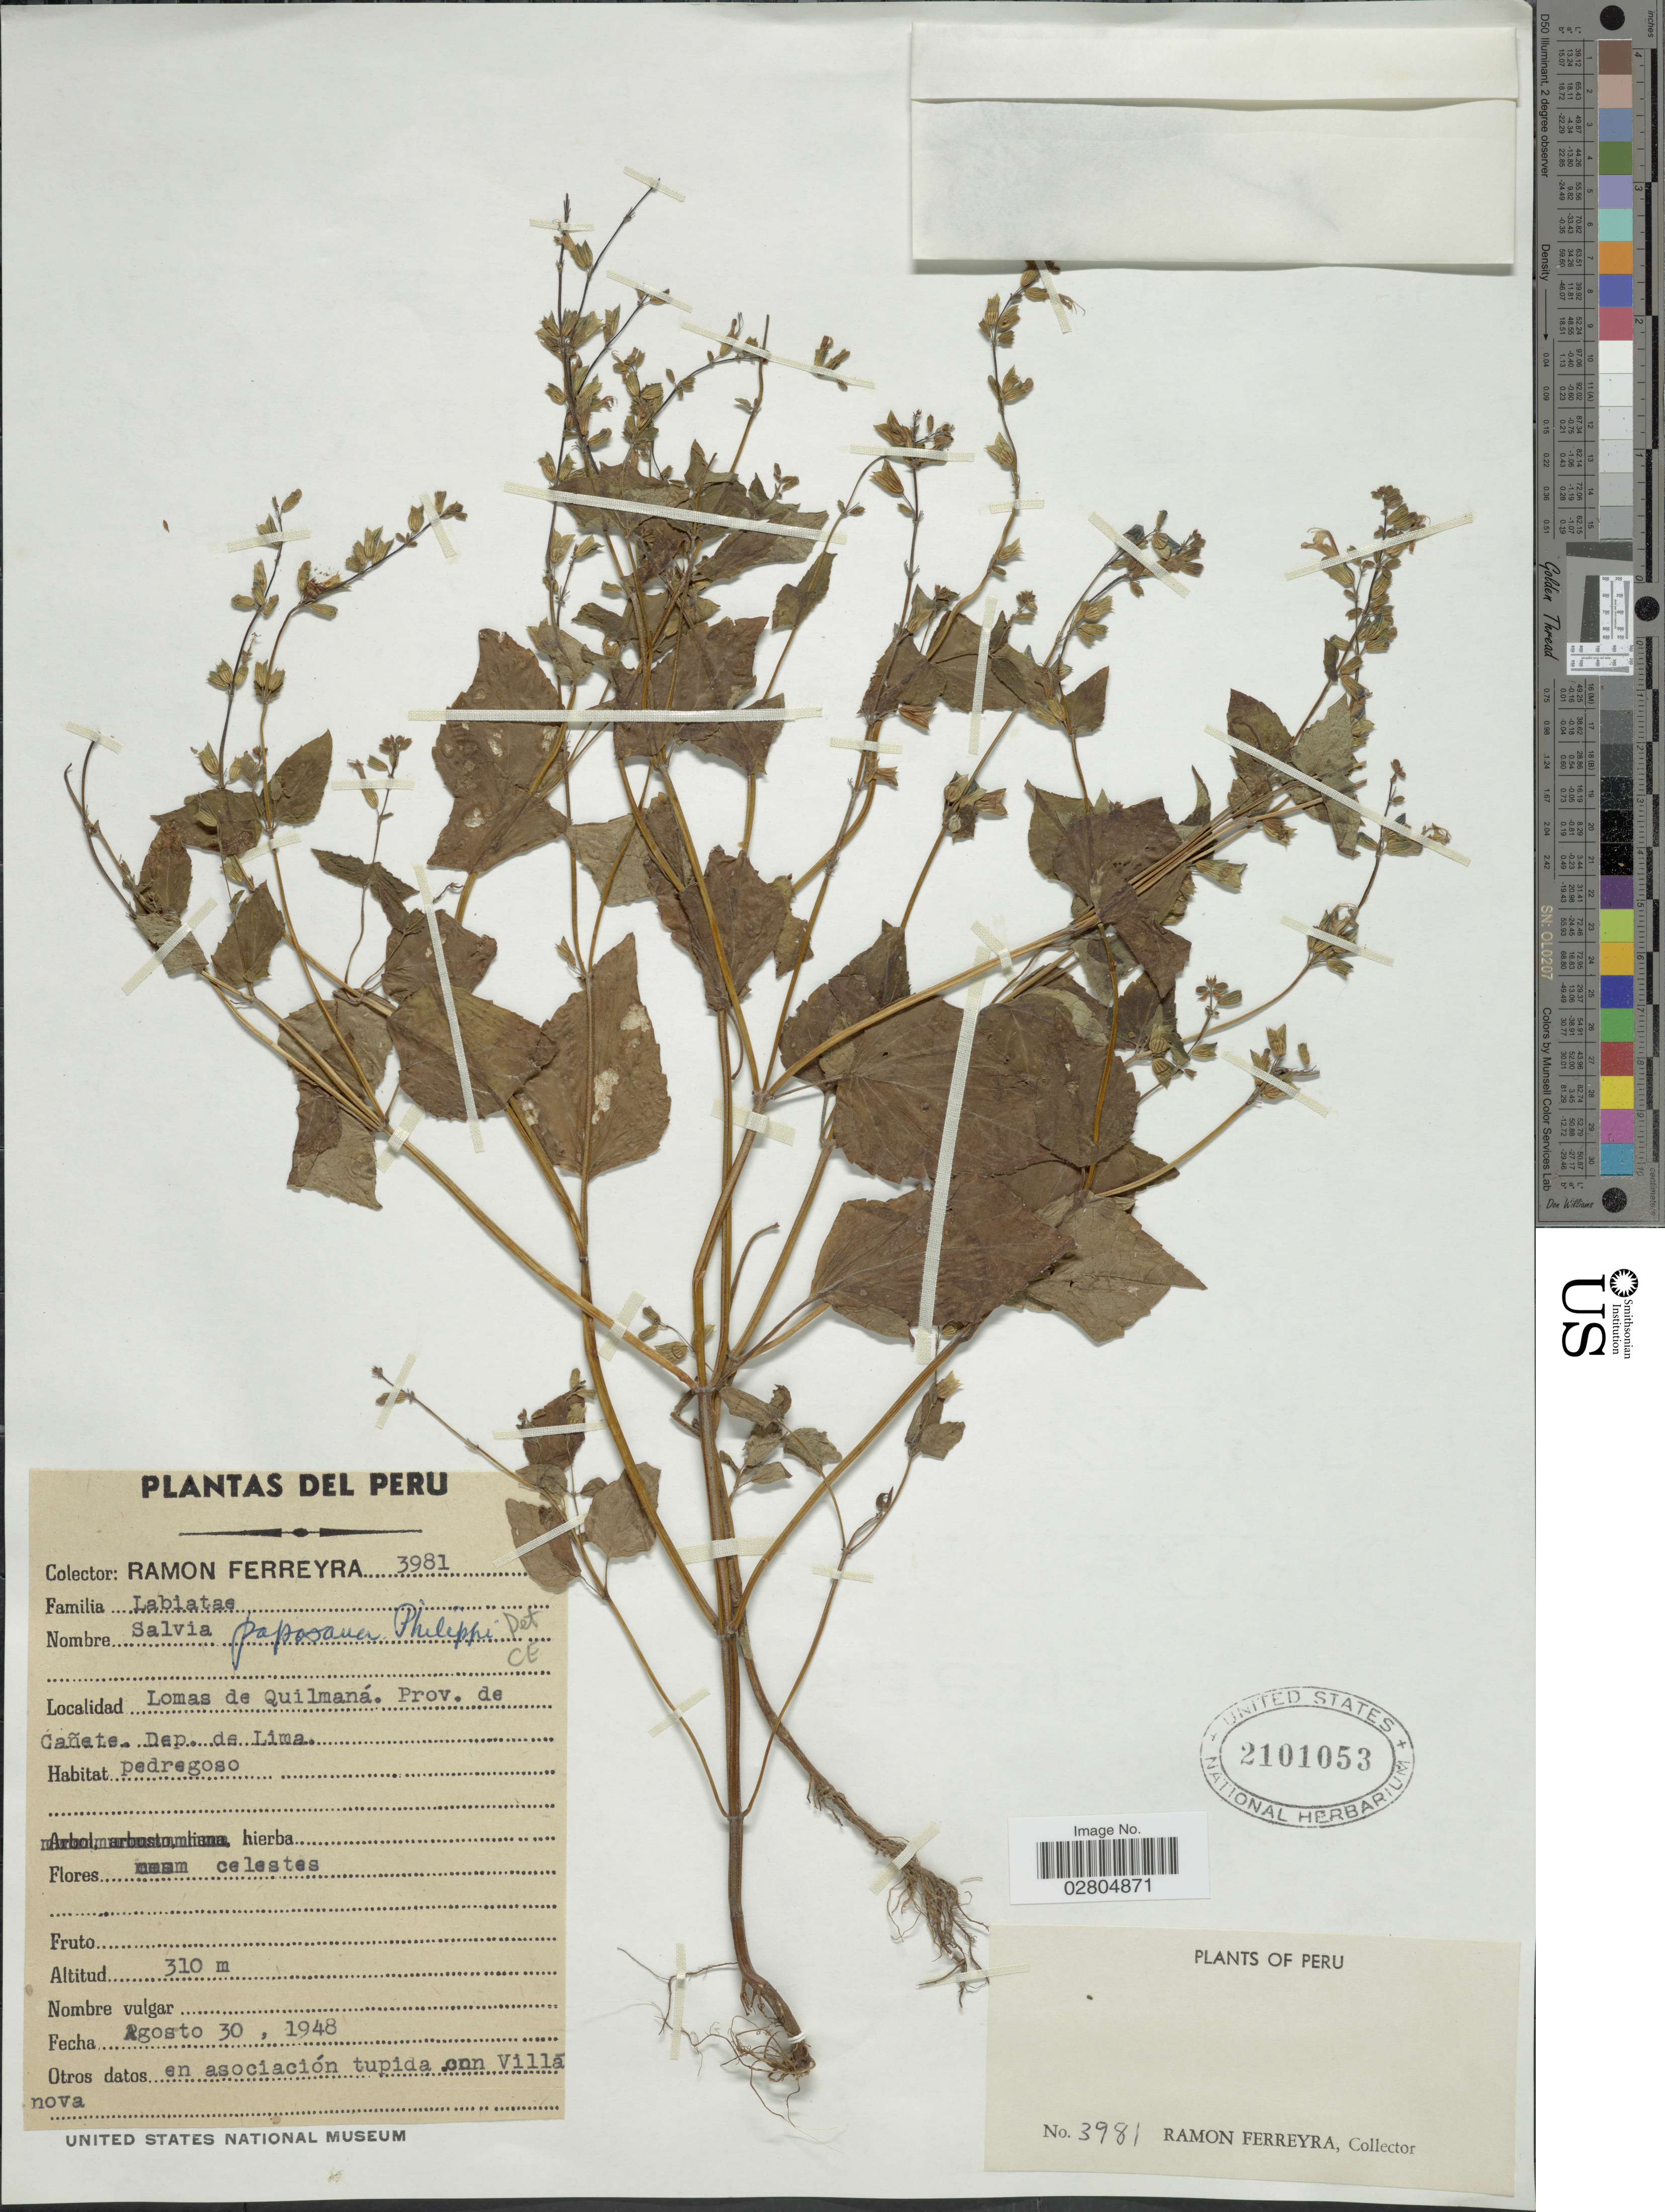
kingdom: Plantae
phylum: Tracheophyta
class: Magnoliopsida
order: Lamiales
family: Lamiaceae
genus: Salvia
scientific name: Salvia paposana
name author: Phil.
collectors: R. A. Ferreyra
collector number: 3981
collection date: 1948-08-30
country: Peru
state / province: Lima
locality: Lomas de Quilmaná. Prov. de Cañate. Dep. de Lima.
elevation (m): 310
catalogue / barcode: US 2101053